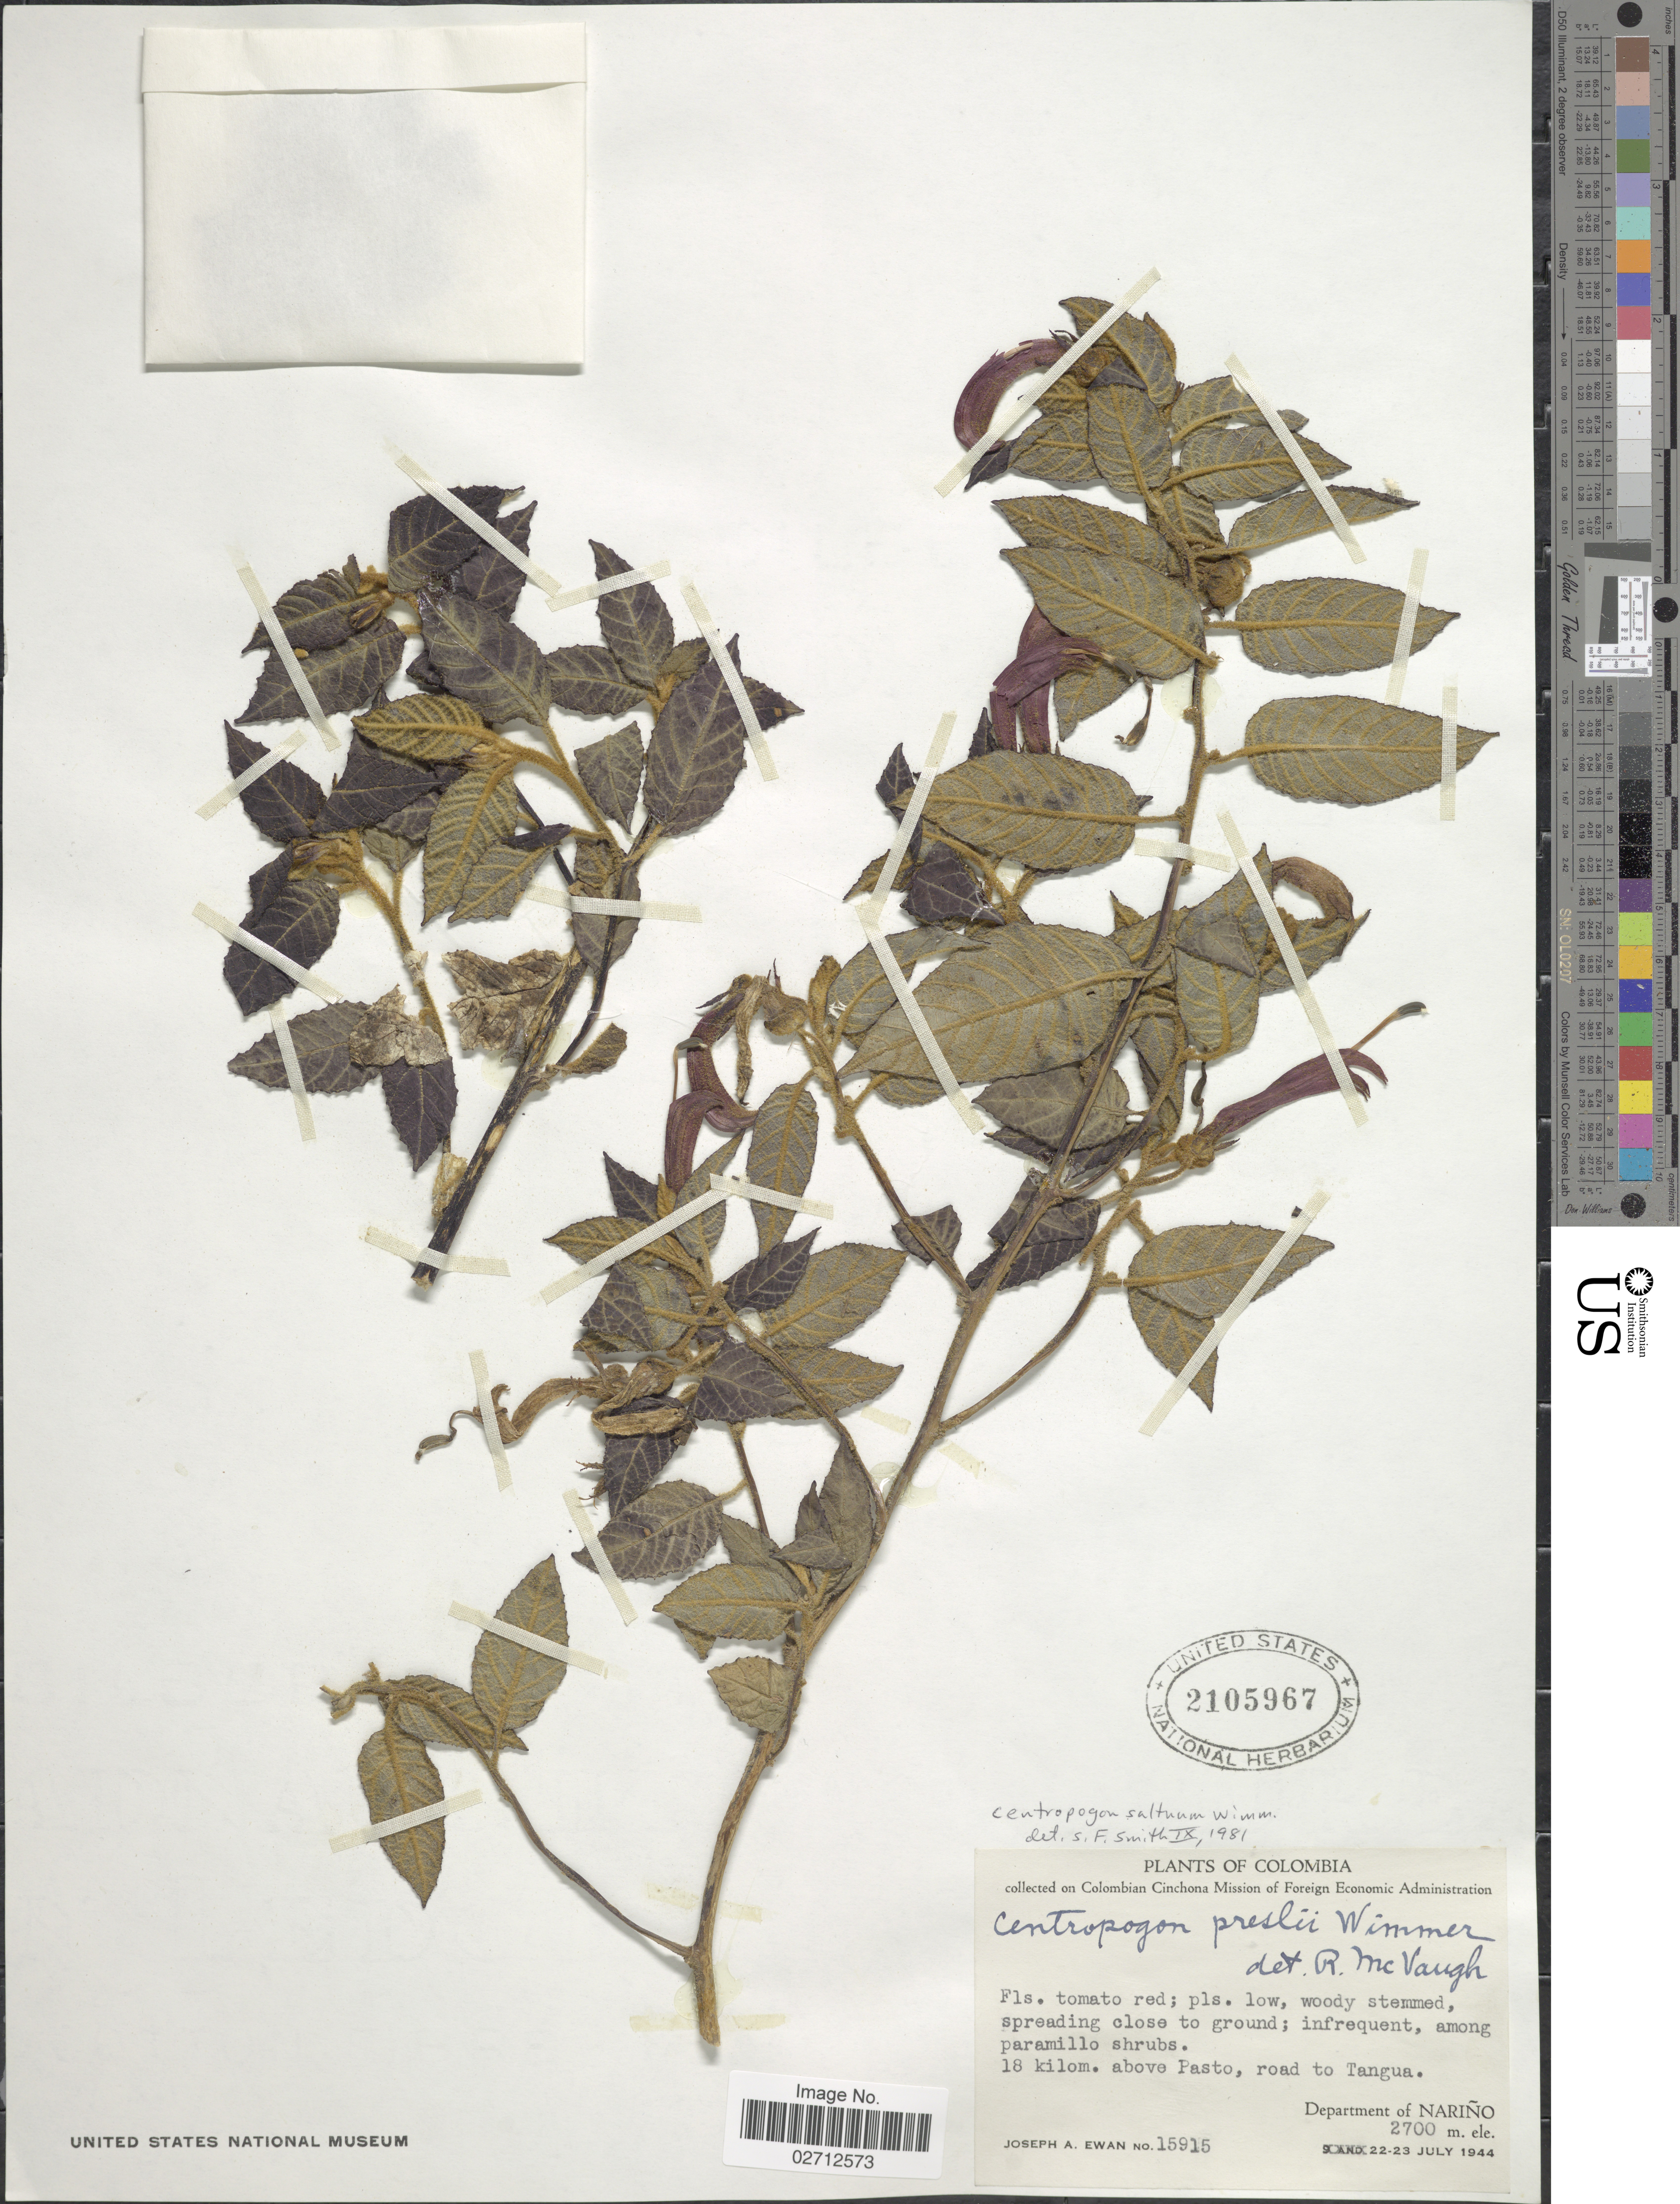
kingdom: Plantae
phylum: Tracheophyta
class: Magnoliopsida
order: Asterales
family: Campanulaceae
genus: Centropogon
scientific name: Centropogon saltuum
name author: E. Wimm.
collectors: J. A. Ewan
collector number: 15915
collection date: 1944-07-22/1944-07-23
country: Colombia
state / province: Nariño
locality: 18 kilom. above Pasto, road to Tangua, Department of Nariño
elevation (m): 2700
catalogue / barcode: US 2105967